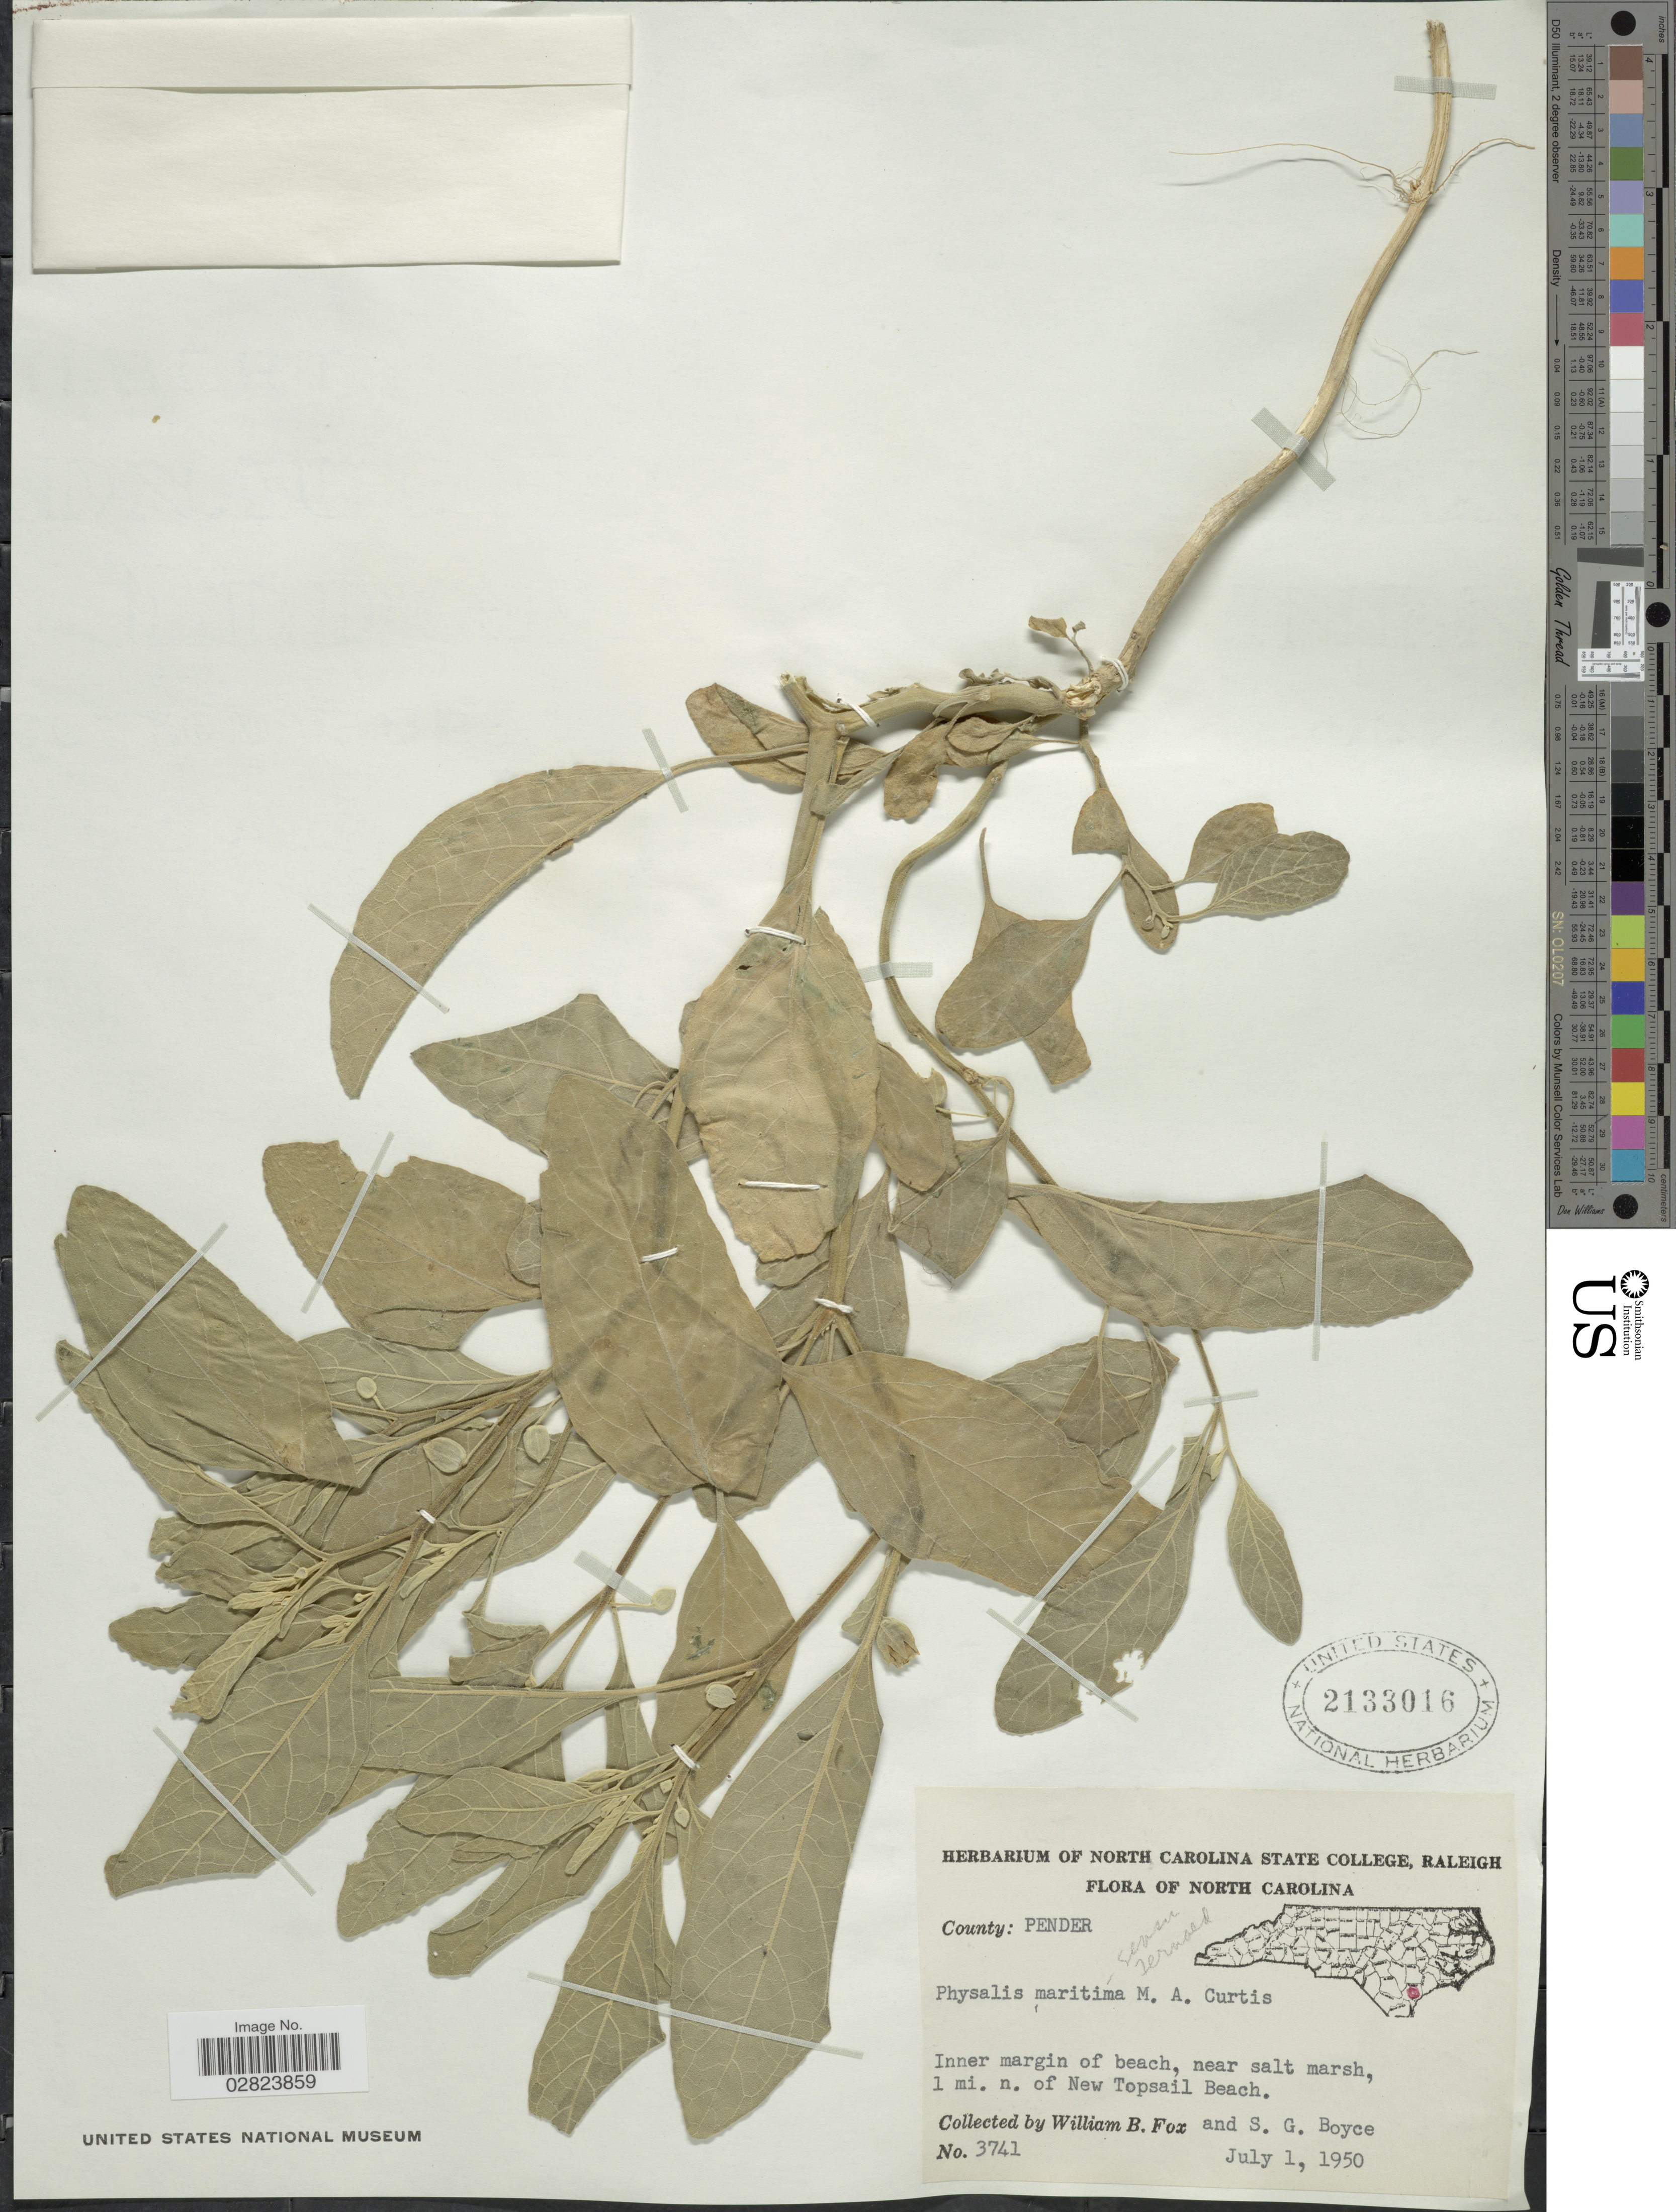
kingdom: Plantae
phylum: Tracheophyta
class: Magnoliopsida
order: Solanales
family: Solanaceae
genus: Physalis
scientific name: Physalis maritima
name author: M.A. Curtis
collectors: W. B. Fox & S. Boyce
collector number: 3741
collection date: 1950-07-01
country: United States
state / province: North Carolina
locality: County: Pender. 1 mi. n. of New Topsail Beach.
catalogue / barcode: US 2133016